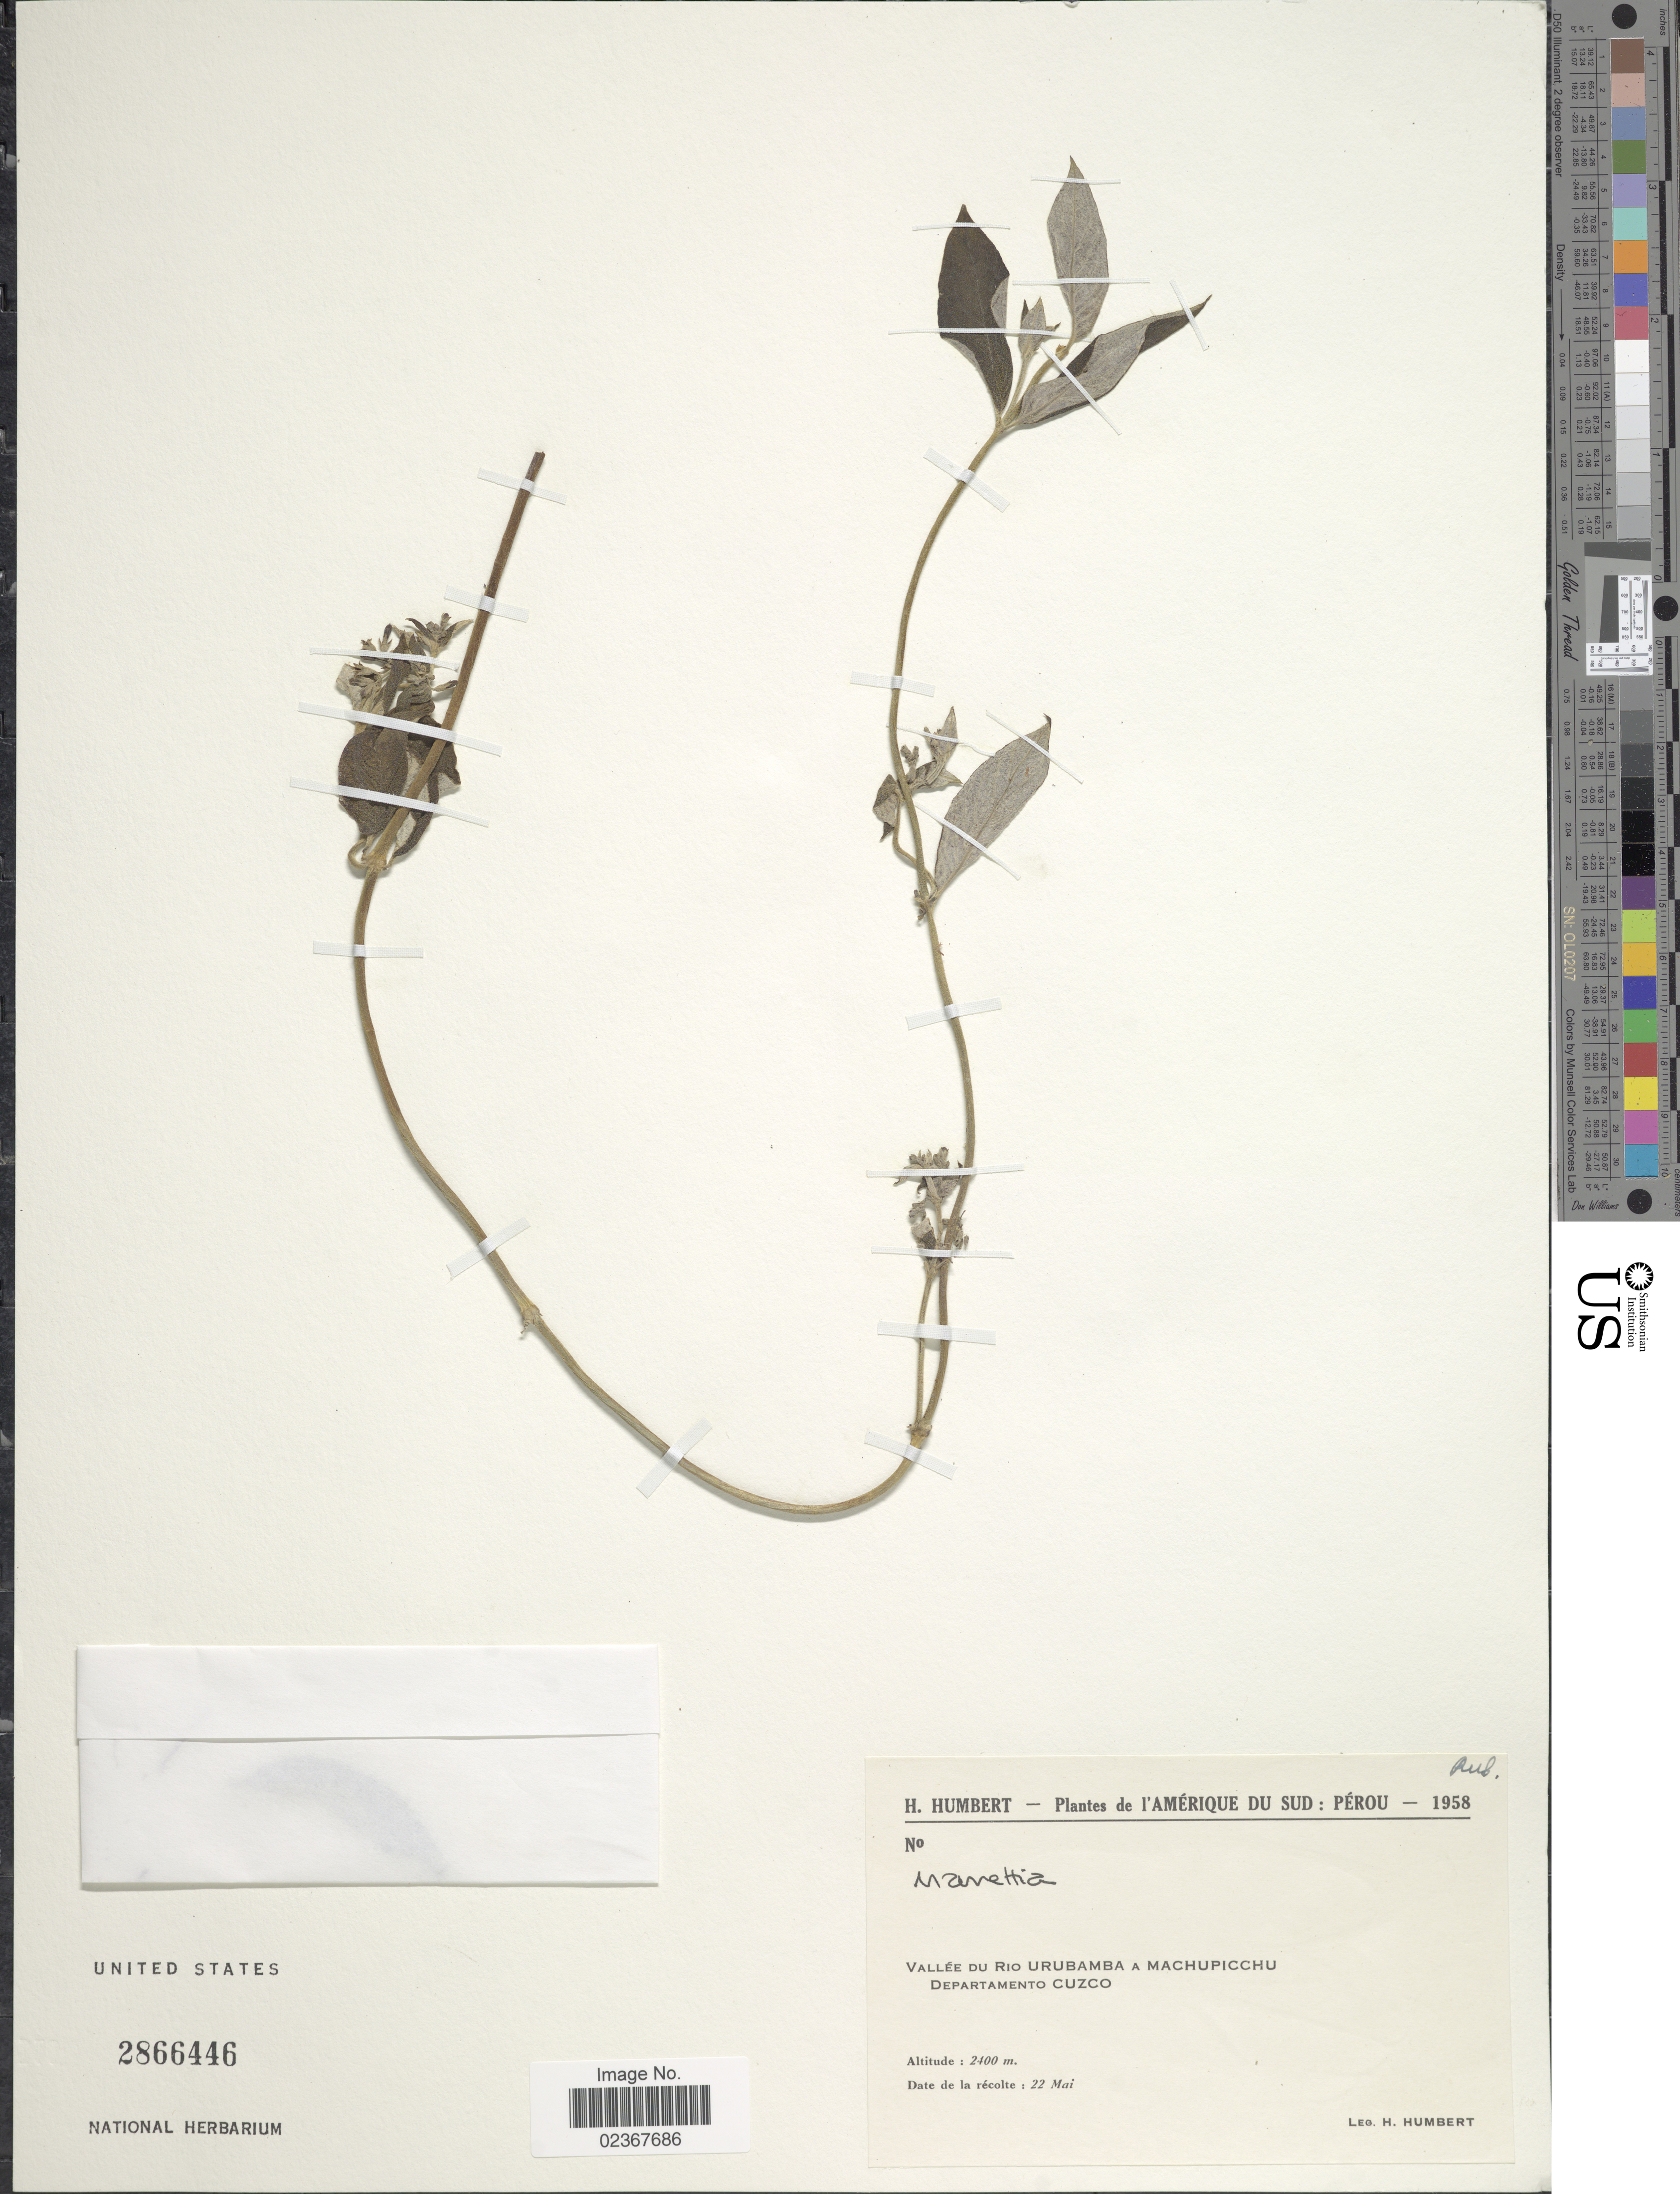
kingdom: Plantae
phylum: Tracheophyta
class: Magnoliopsida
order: Gentianales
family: Rubiaceae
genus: Manettia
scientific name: Manettia sp.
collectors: H. Humbert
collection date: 1958-05-22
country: Peru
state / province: Cusco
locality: Vallée Du Rio Urubamba A Machupiccchu, Departamento Cuzco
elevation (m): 2400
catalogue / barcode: US 2866446